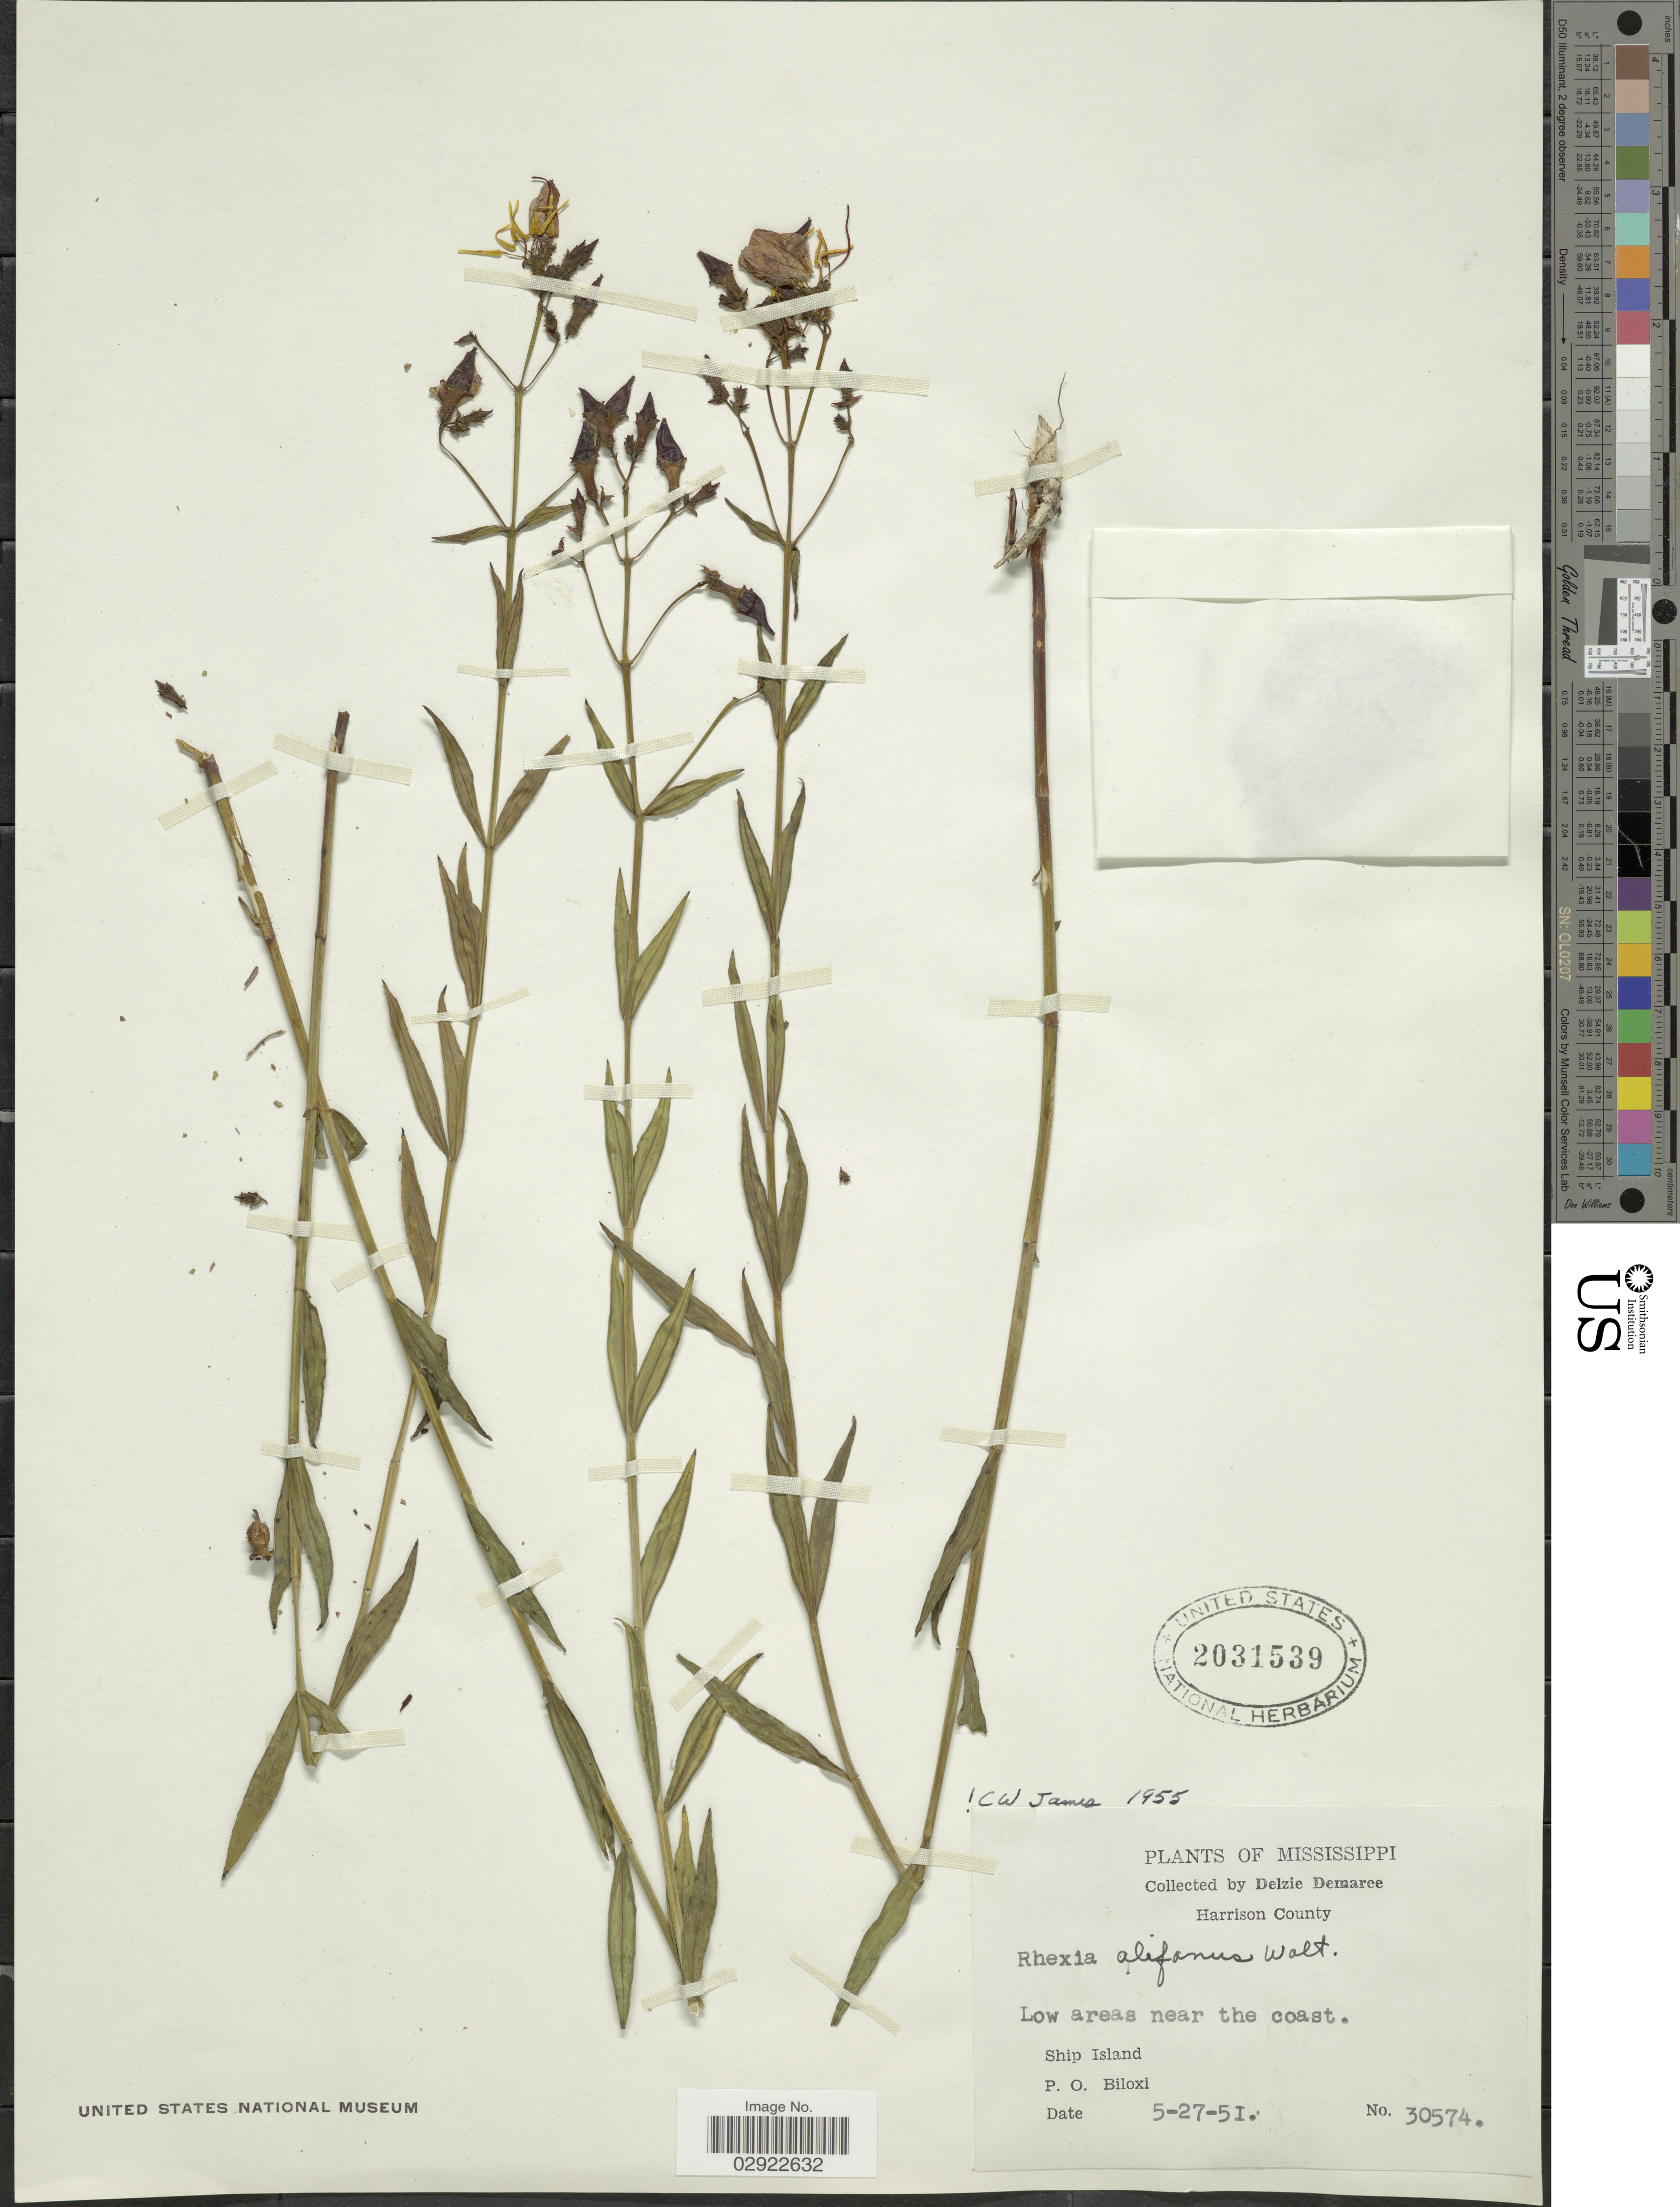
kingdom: Plantae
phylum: Tracheophyta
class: Magnoliopsida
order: Myrtales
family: Melastomataceae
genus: Rhexia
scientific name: Rhexia alifanus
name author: Walter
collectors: D. Demaree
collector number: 30574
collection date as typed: Transcribed d/m/y: 27/5/51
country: United States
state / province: Mississippi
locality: Harrison County. Low areas near the coast. Ship Island, P.O. Biloxi.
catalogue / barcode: US 2031539